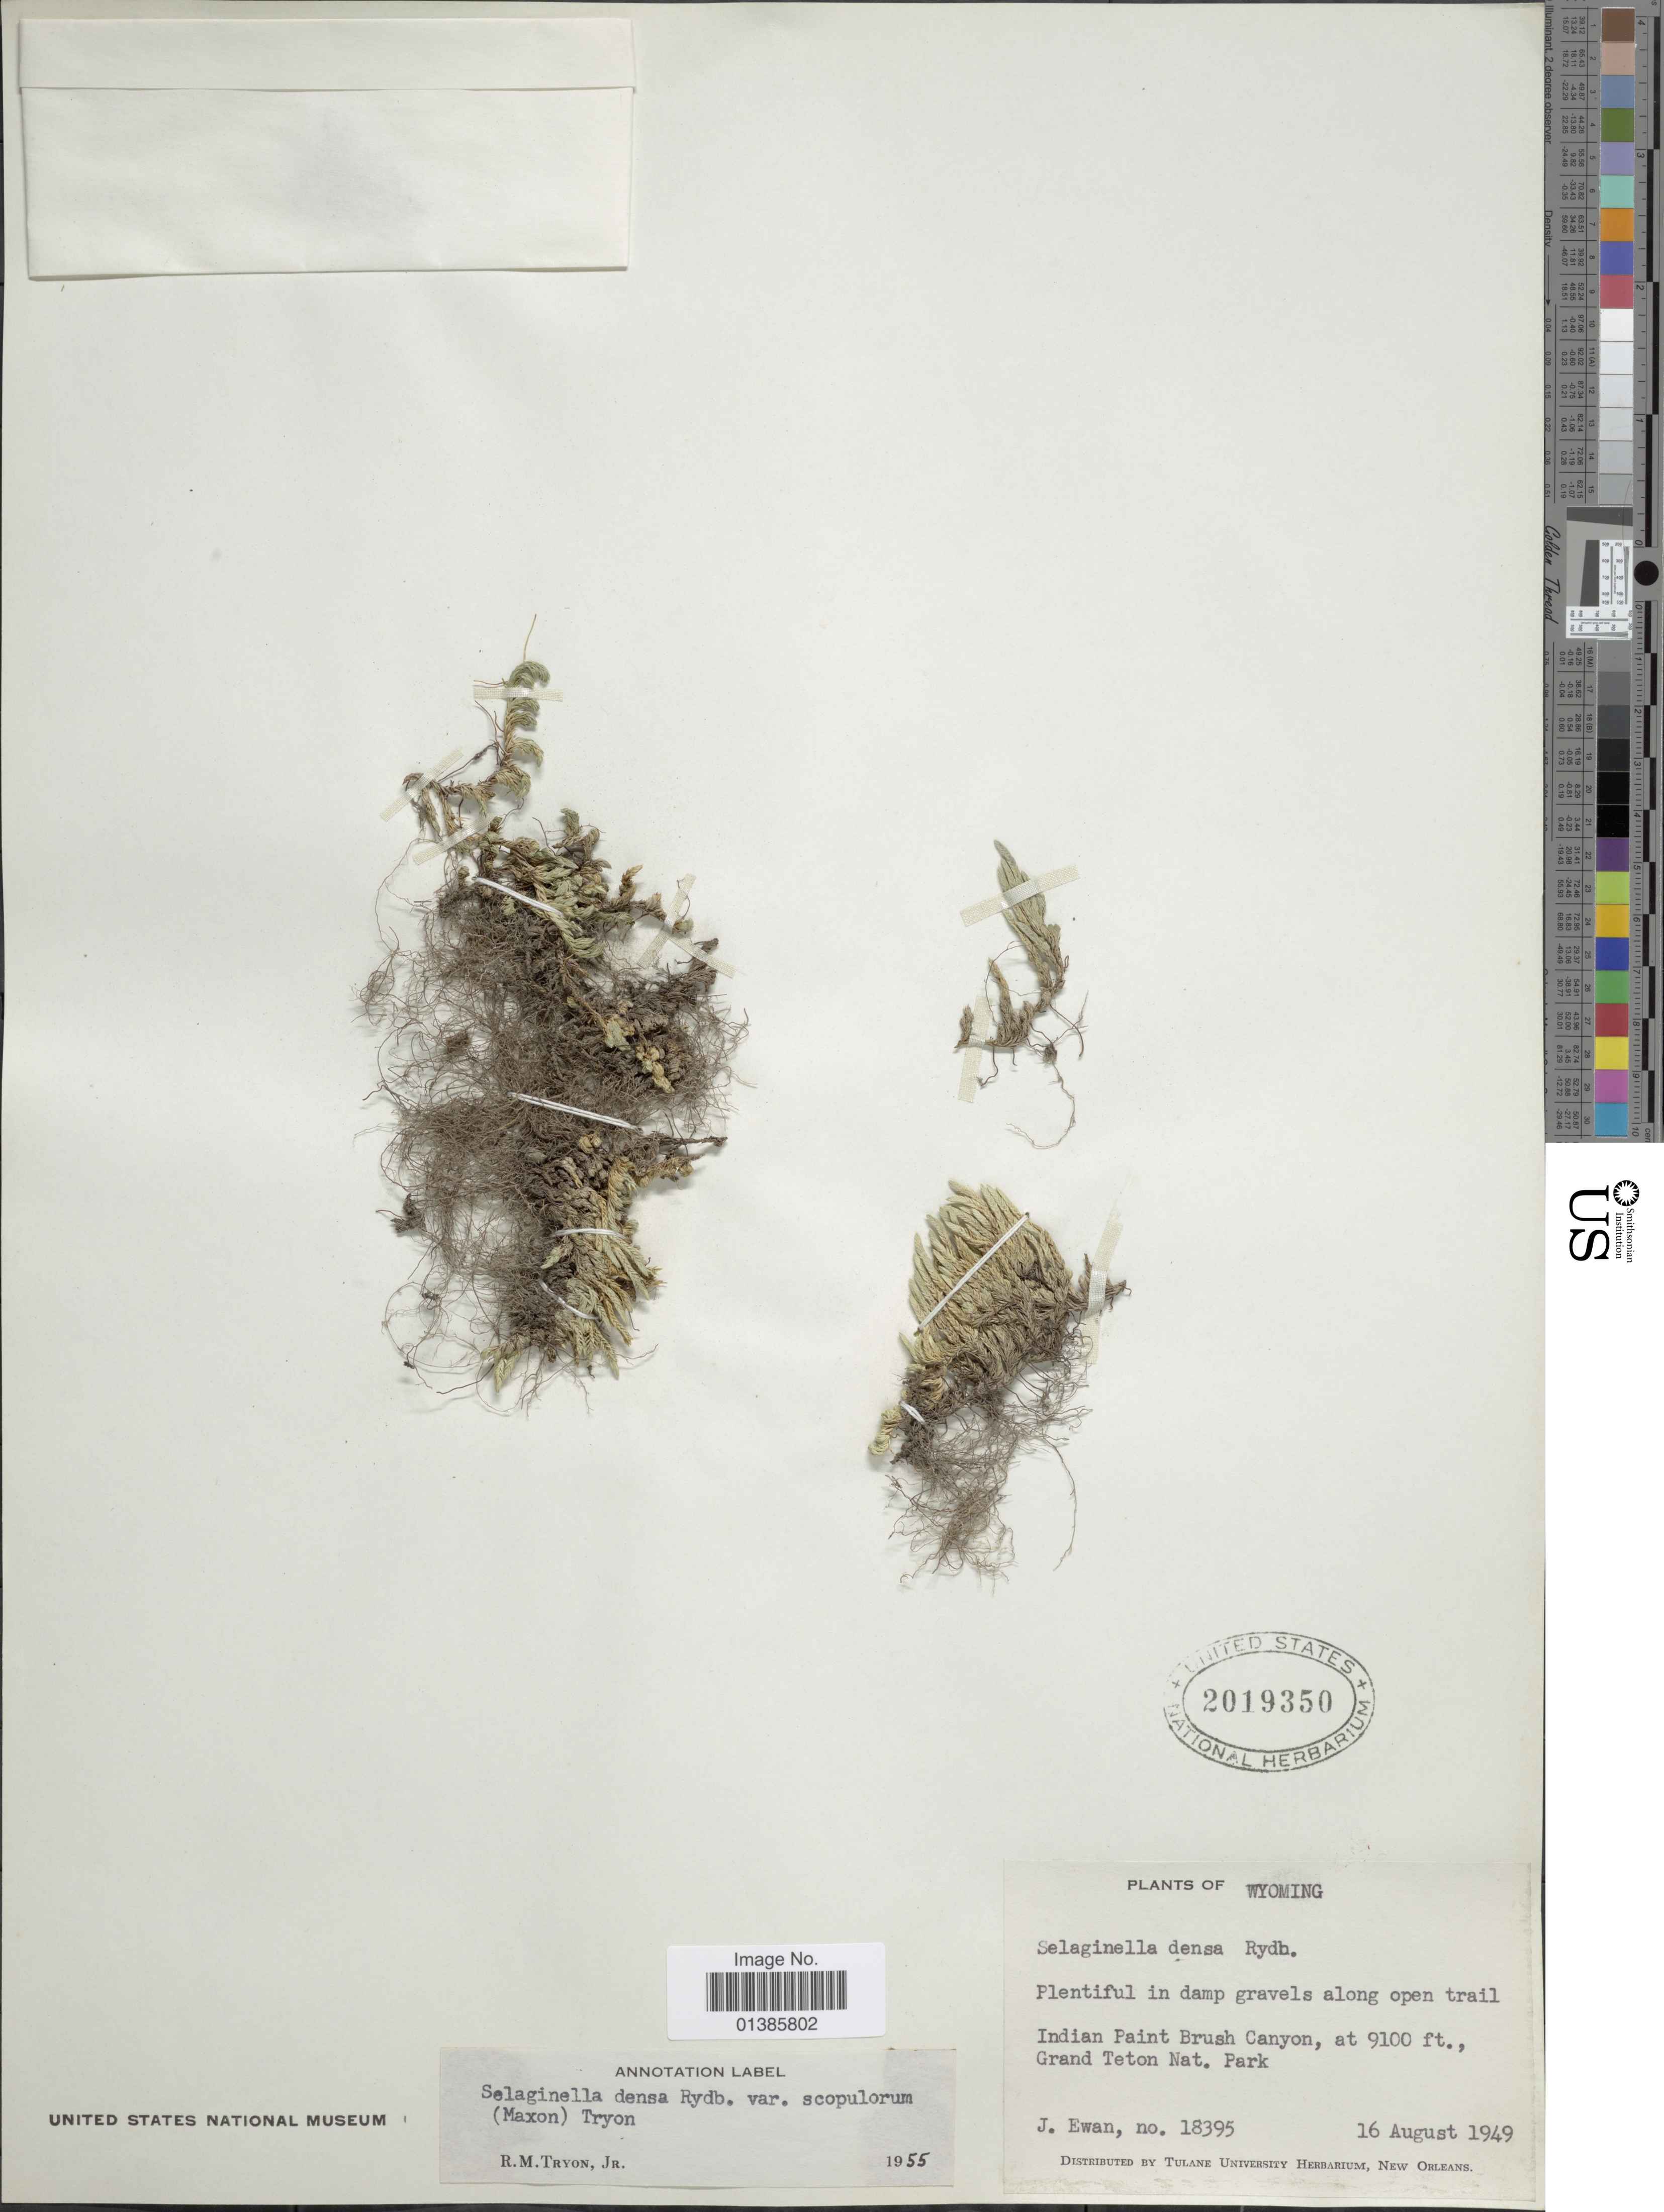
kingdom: Plantae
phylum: Tracheophyta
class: Lycopodiopsida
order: Selaginellales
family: Selaginellaceae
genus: Selaginella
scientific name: Selaginella densa var. scopulorum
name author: (Maxon) R.M. Tryon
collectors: J. A. Ewan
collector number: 18395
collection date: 1949-08-16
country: United States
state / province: Wyoming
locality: Indian Paint Brush Canyon, Grand Teton Nat. Park.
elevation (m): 2774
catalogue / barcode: US 2019350